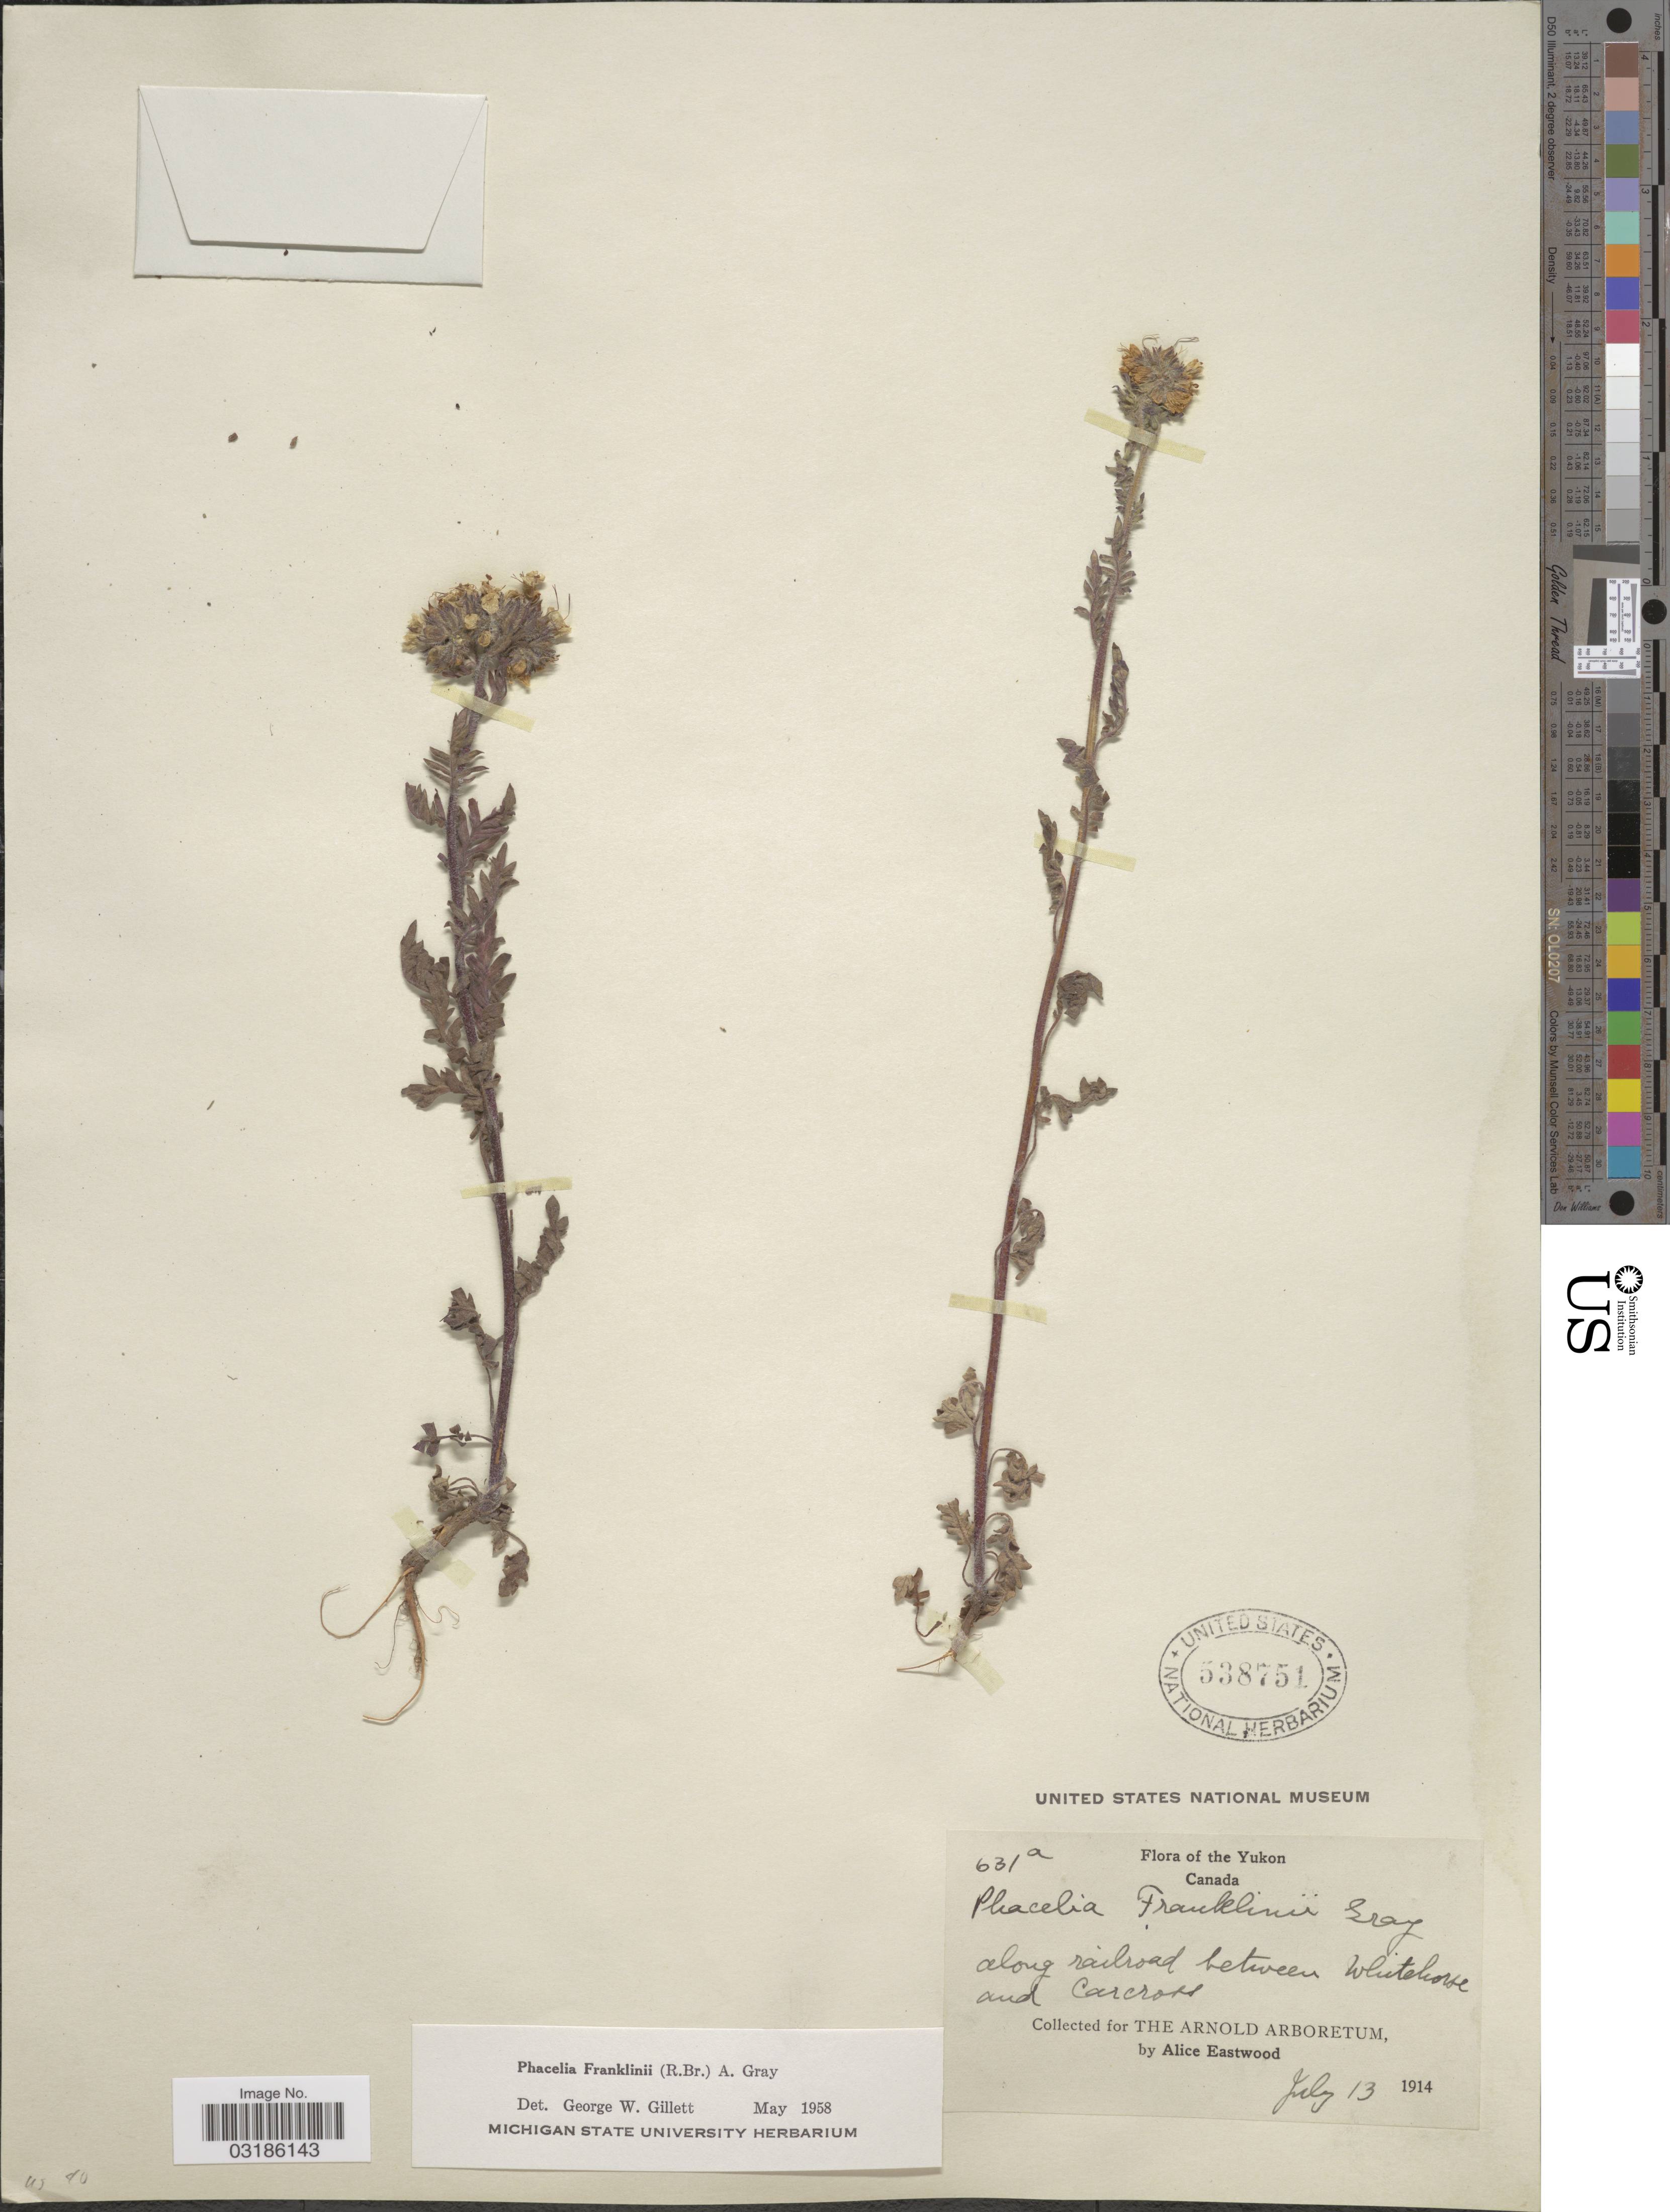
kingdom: Plantae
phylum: Tracheophyta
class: Magnoliopsida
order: Boraginales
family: Hydrophyllaceae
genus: Phacelia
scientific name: Phacelia franklinii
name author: Nutt.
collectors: A. Eastwood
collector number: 631a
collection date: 1914-07-13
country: Canada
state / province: Yukon Territory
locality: Along railroad between Whitehorse and Carcross. The Yukon.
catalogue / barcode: US 538751